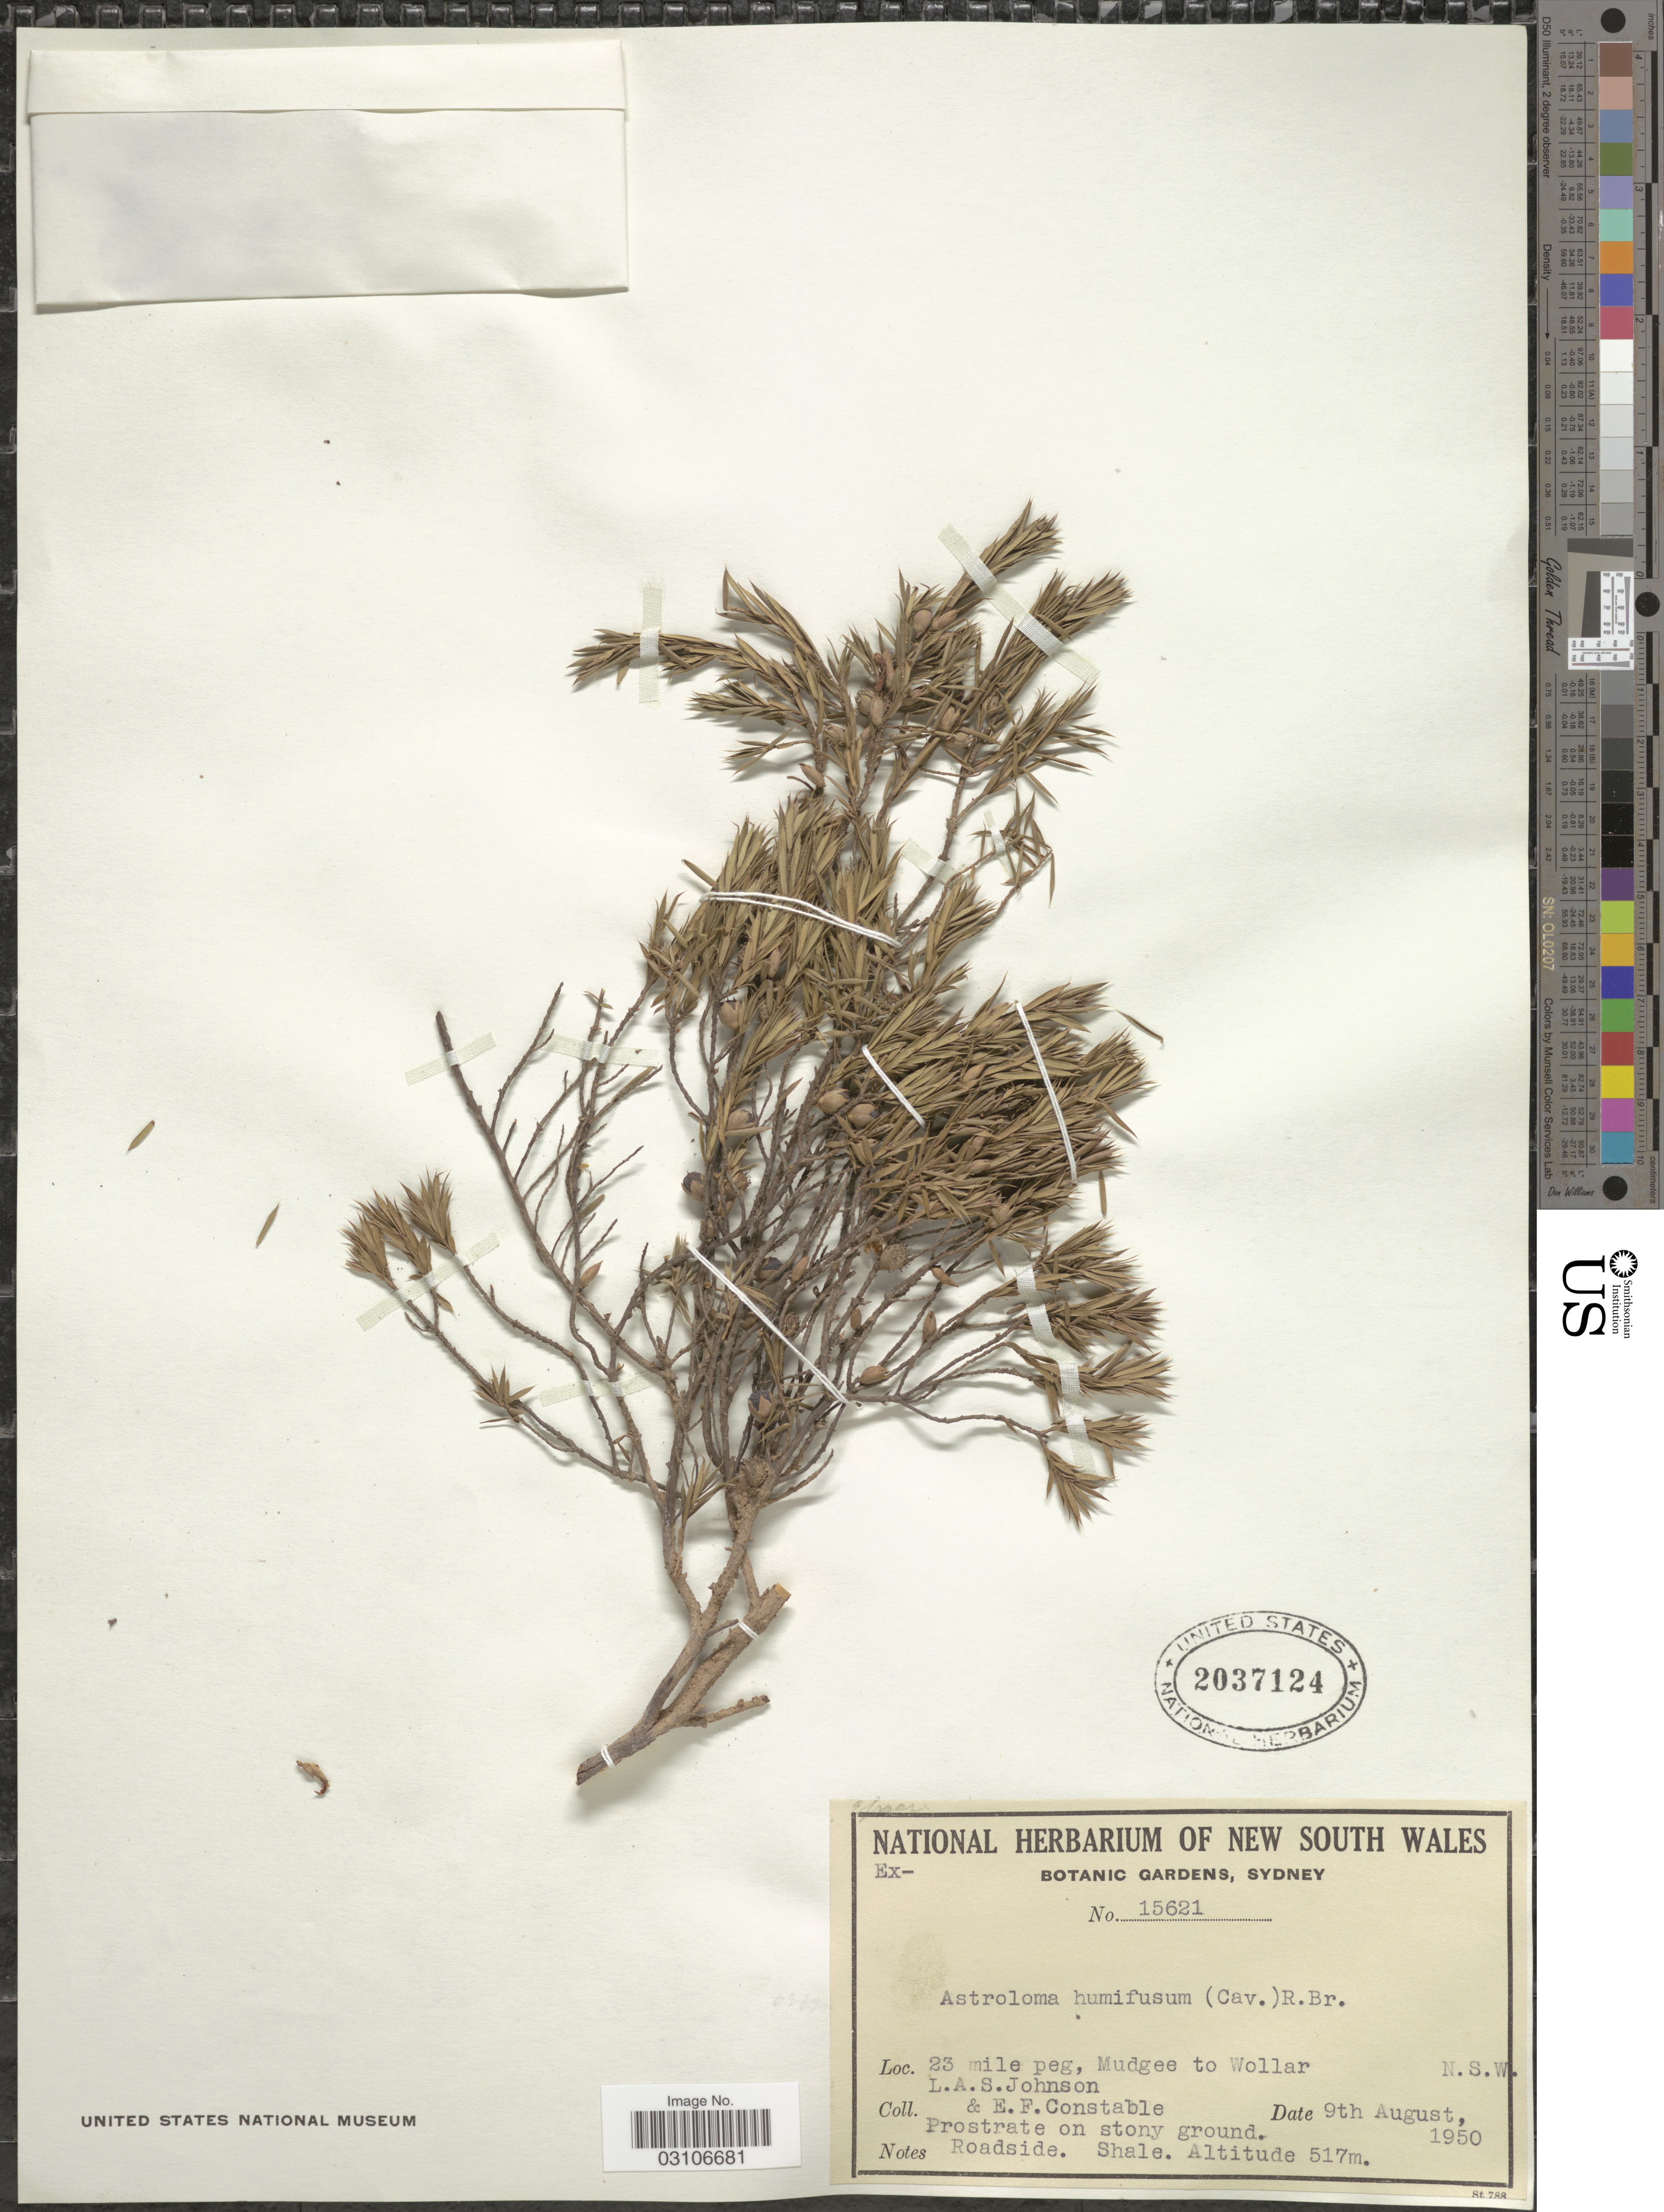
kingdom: Plantae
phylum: Tracheophyta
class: Magnoliopsida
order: Ericales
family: Ericaceae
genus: Astroloma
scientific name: Astroloma humifusum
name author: (Cav.) R. Br.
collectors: L. A. S. Johnson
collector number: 15621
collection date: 1950-08-09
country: Australia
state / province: New South Wales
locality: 23 mile peg, Mudgee to Wollar.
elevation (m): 517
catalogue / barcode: US 2037124